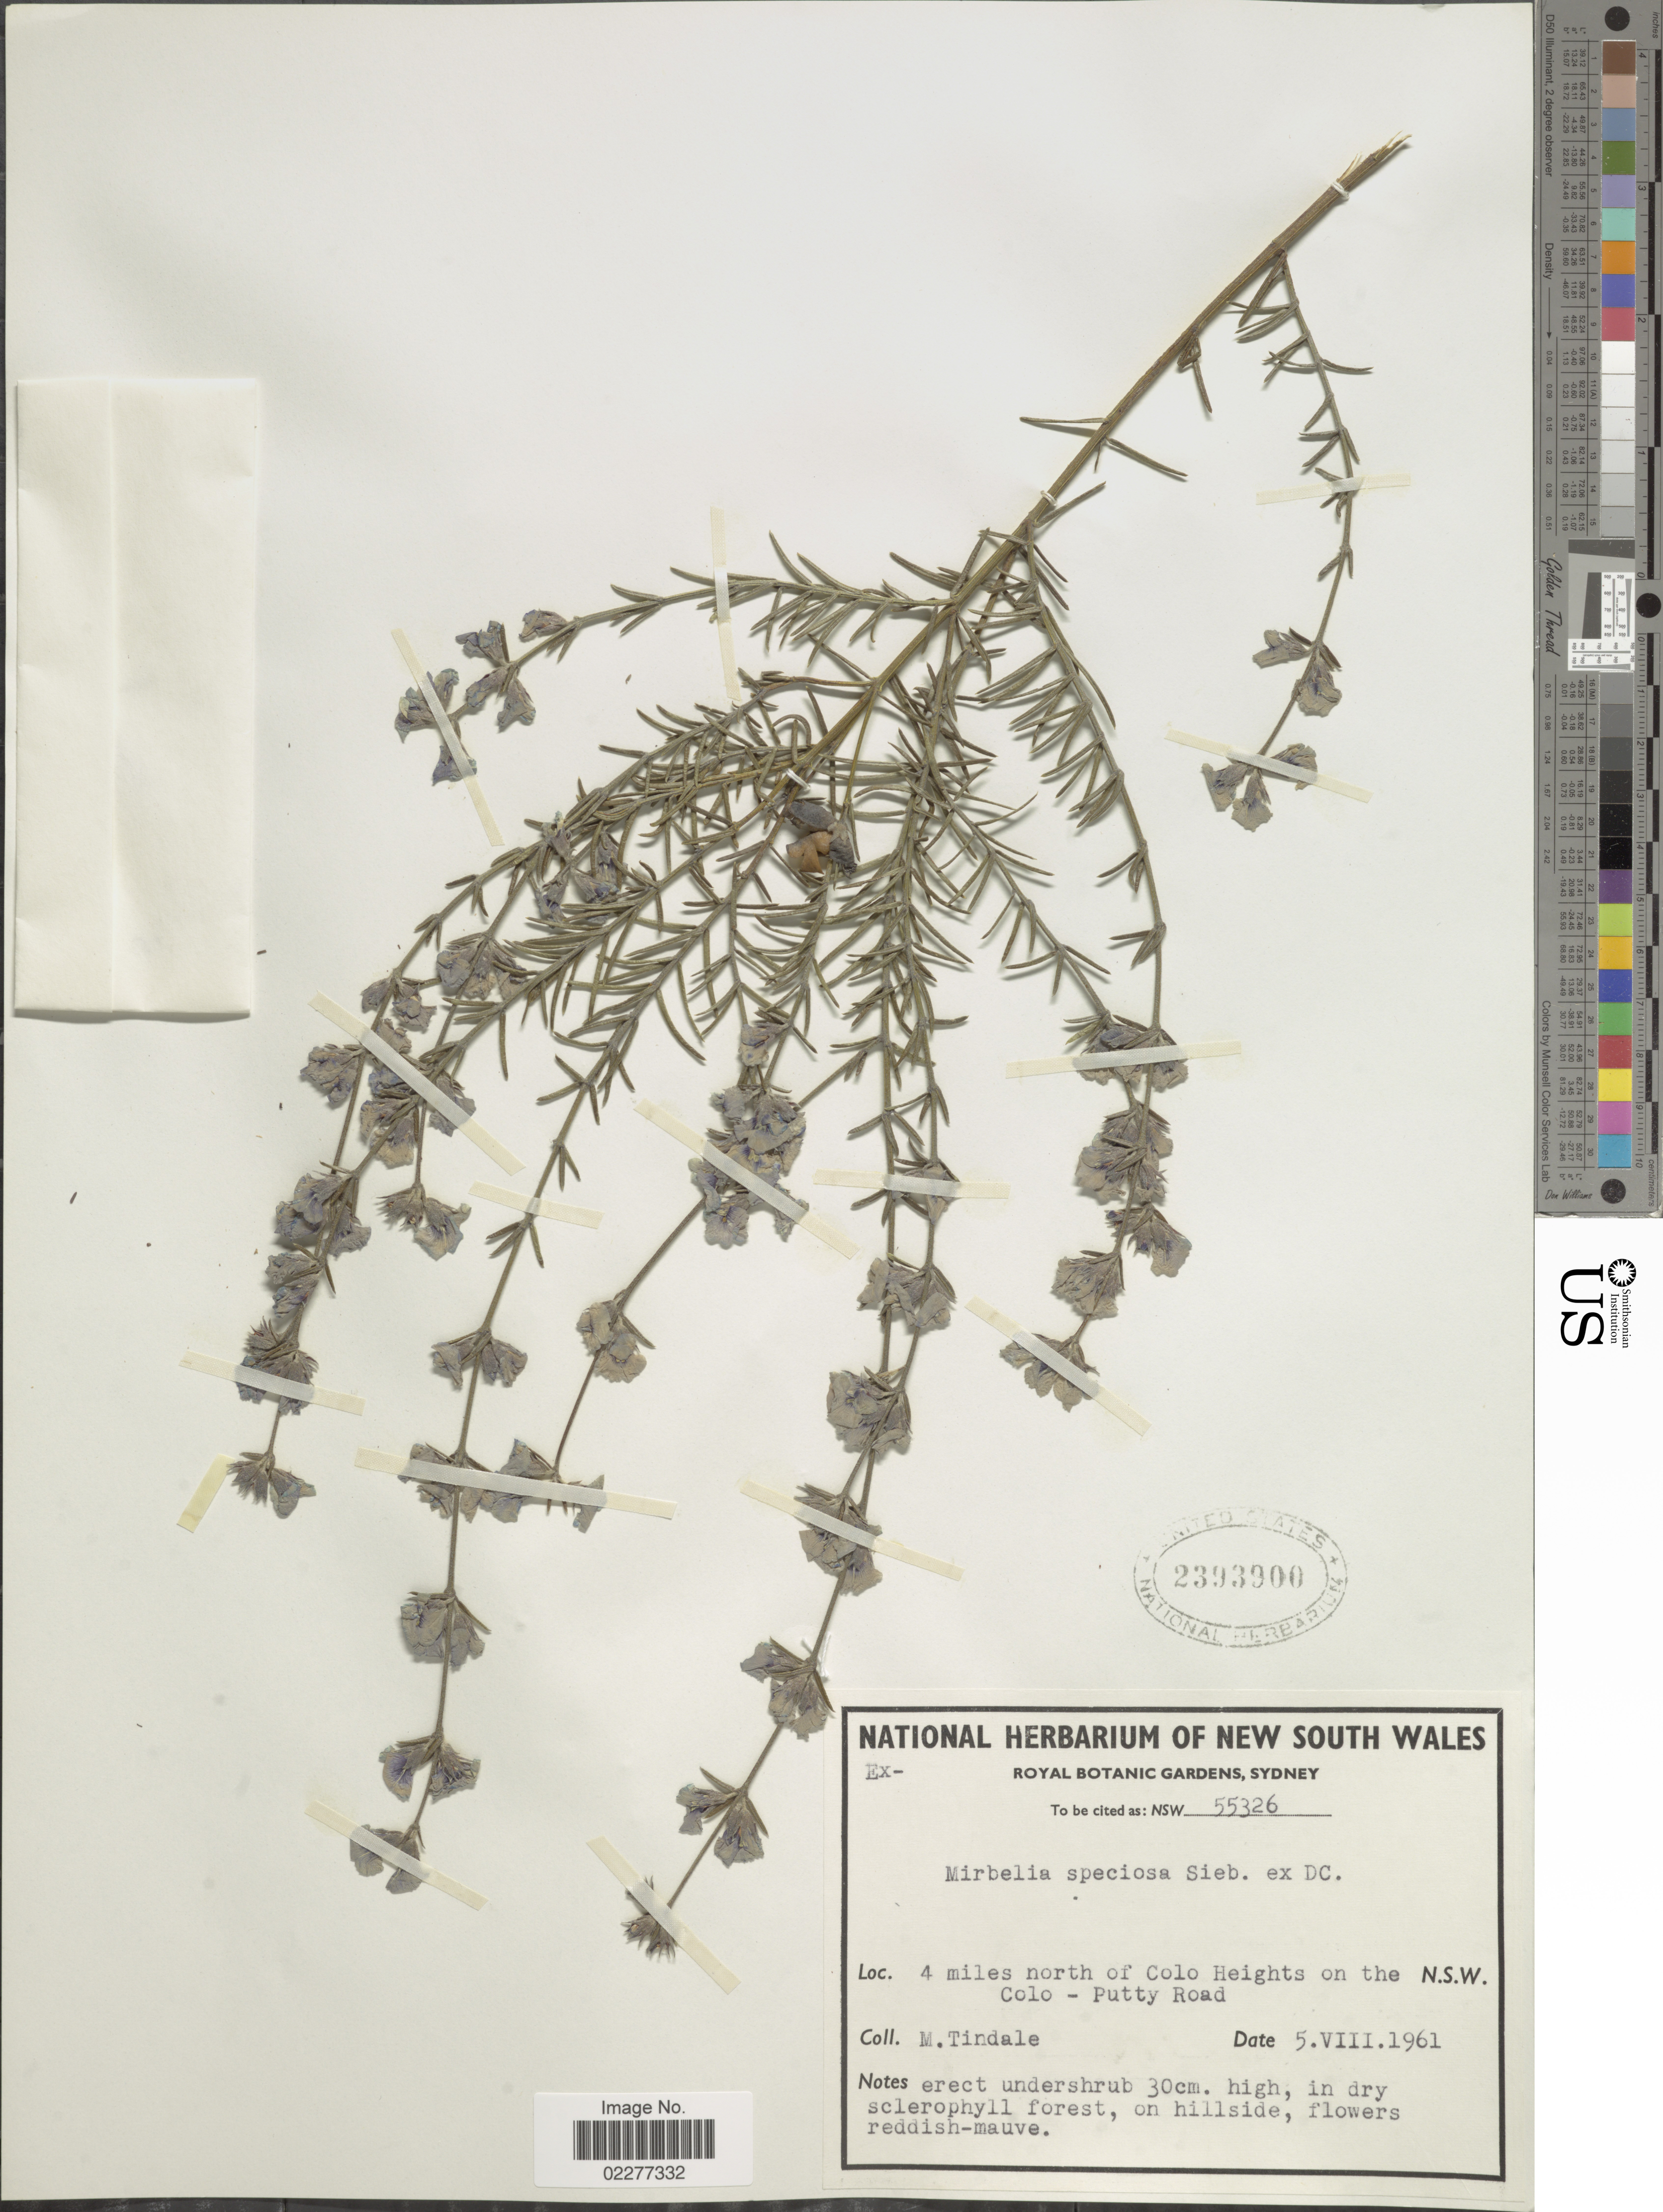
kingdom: Plantae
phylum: Tracheophyta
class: Magnoliopsida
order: Fabales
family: Fabaceae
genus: Mirbelia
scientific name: Mirbelia speciosa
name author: DC.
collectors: M. D. Tindale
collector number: NSW 55326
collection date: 1961-08-05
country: Australia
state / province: New South Wales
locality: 4 miles north of Colo Heights on the Colo - Putty Road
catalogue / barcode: US 2393900